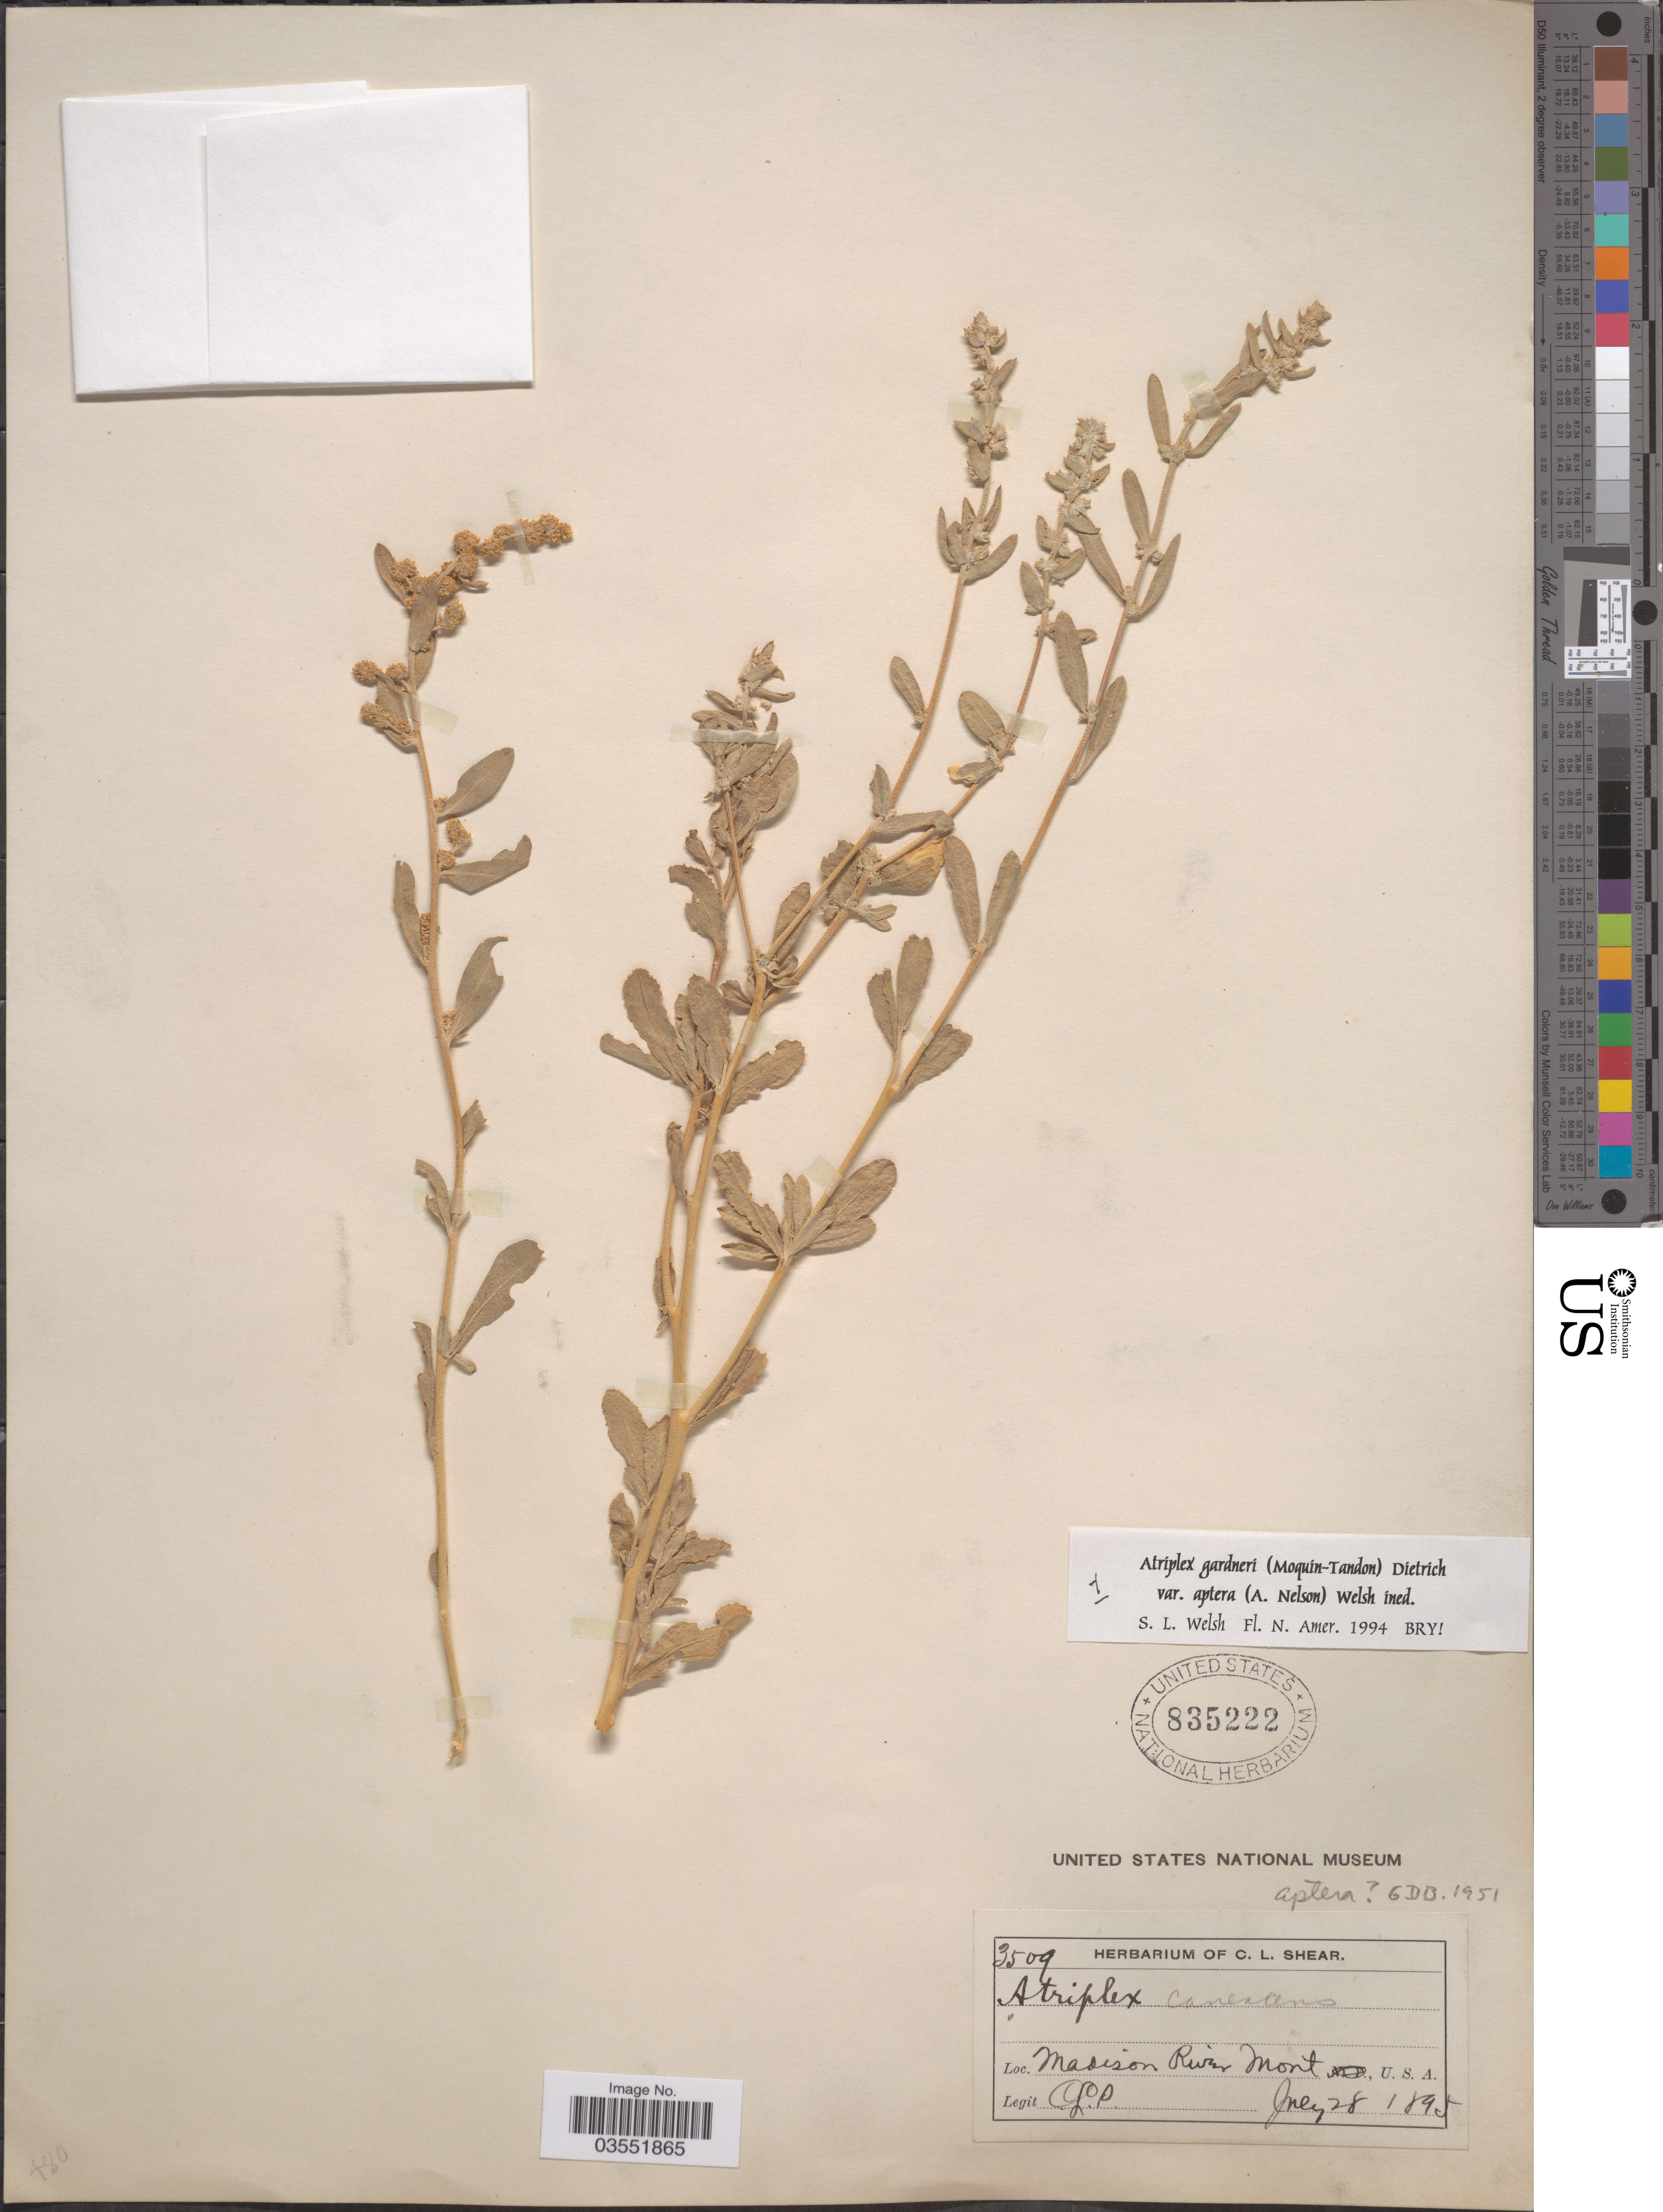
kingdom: Plantae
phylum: Tracheophyta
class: Magnoliopsida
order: Caryophyllales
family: Amaranthaceae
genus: Atriplex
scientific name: Atriplex gardneri var. gardneri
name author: (Moq.) D. Dietr.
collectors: C. L. Shear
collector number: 3509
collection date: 1895-07-28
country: United States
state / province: Montana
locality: Madison River.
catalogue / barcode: US 835222